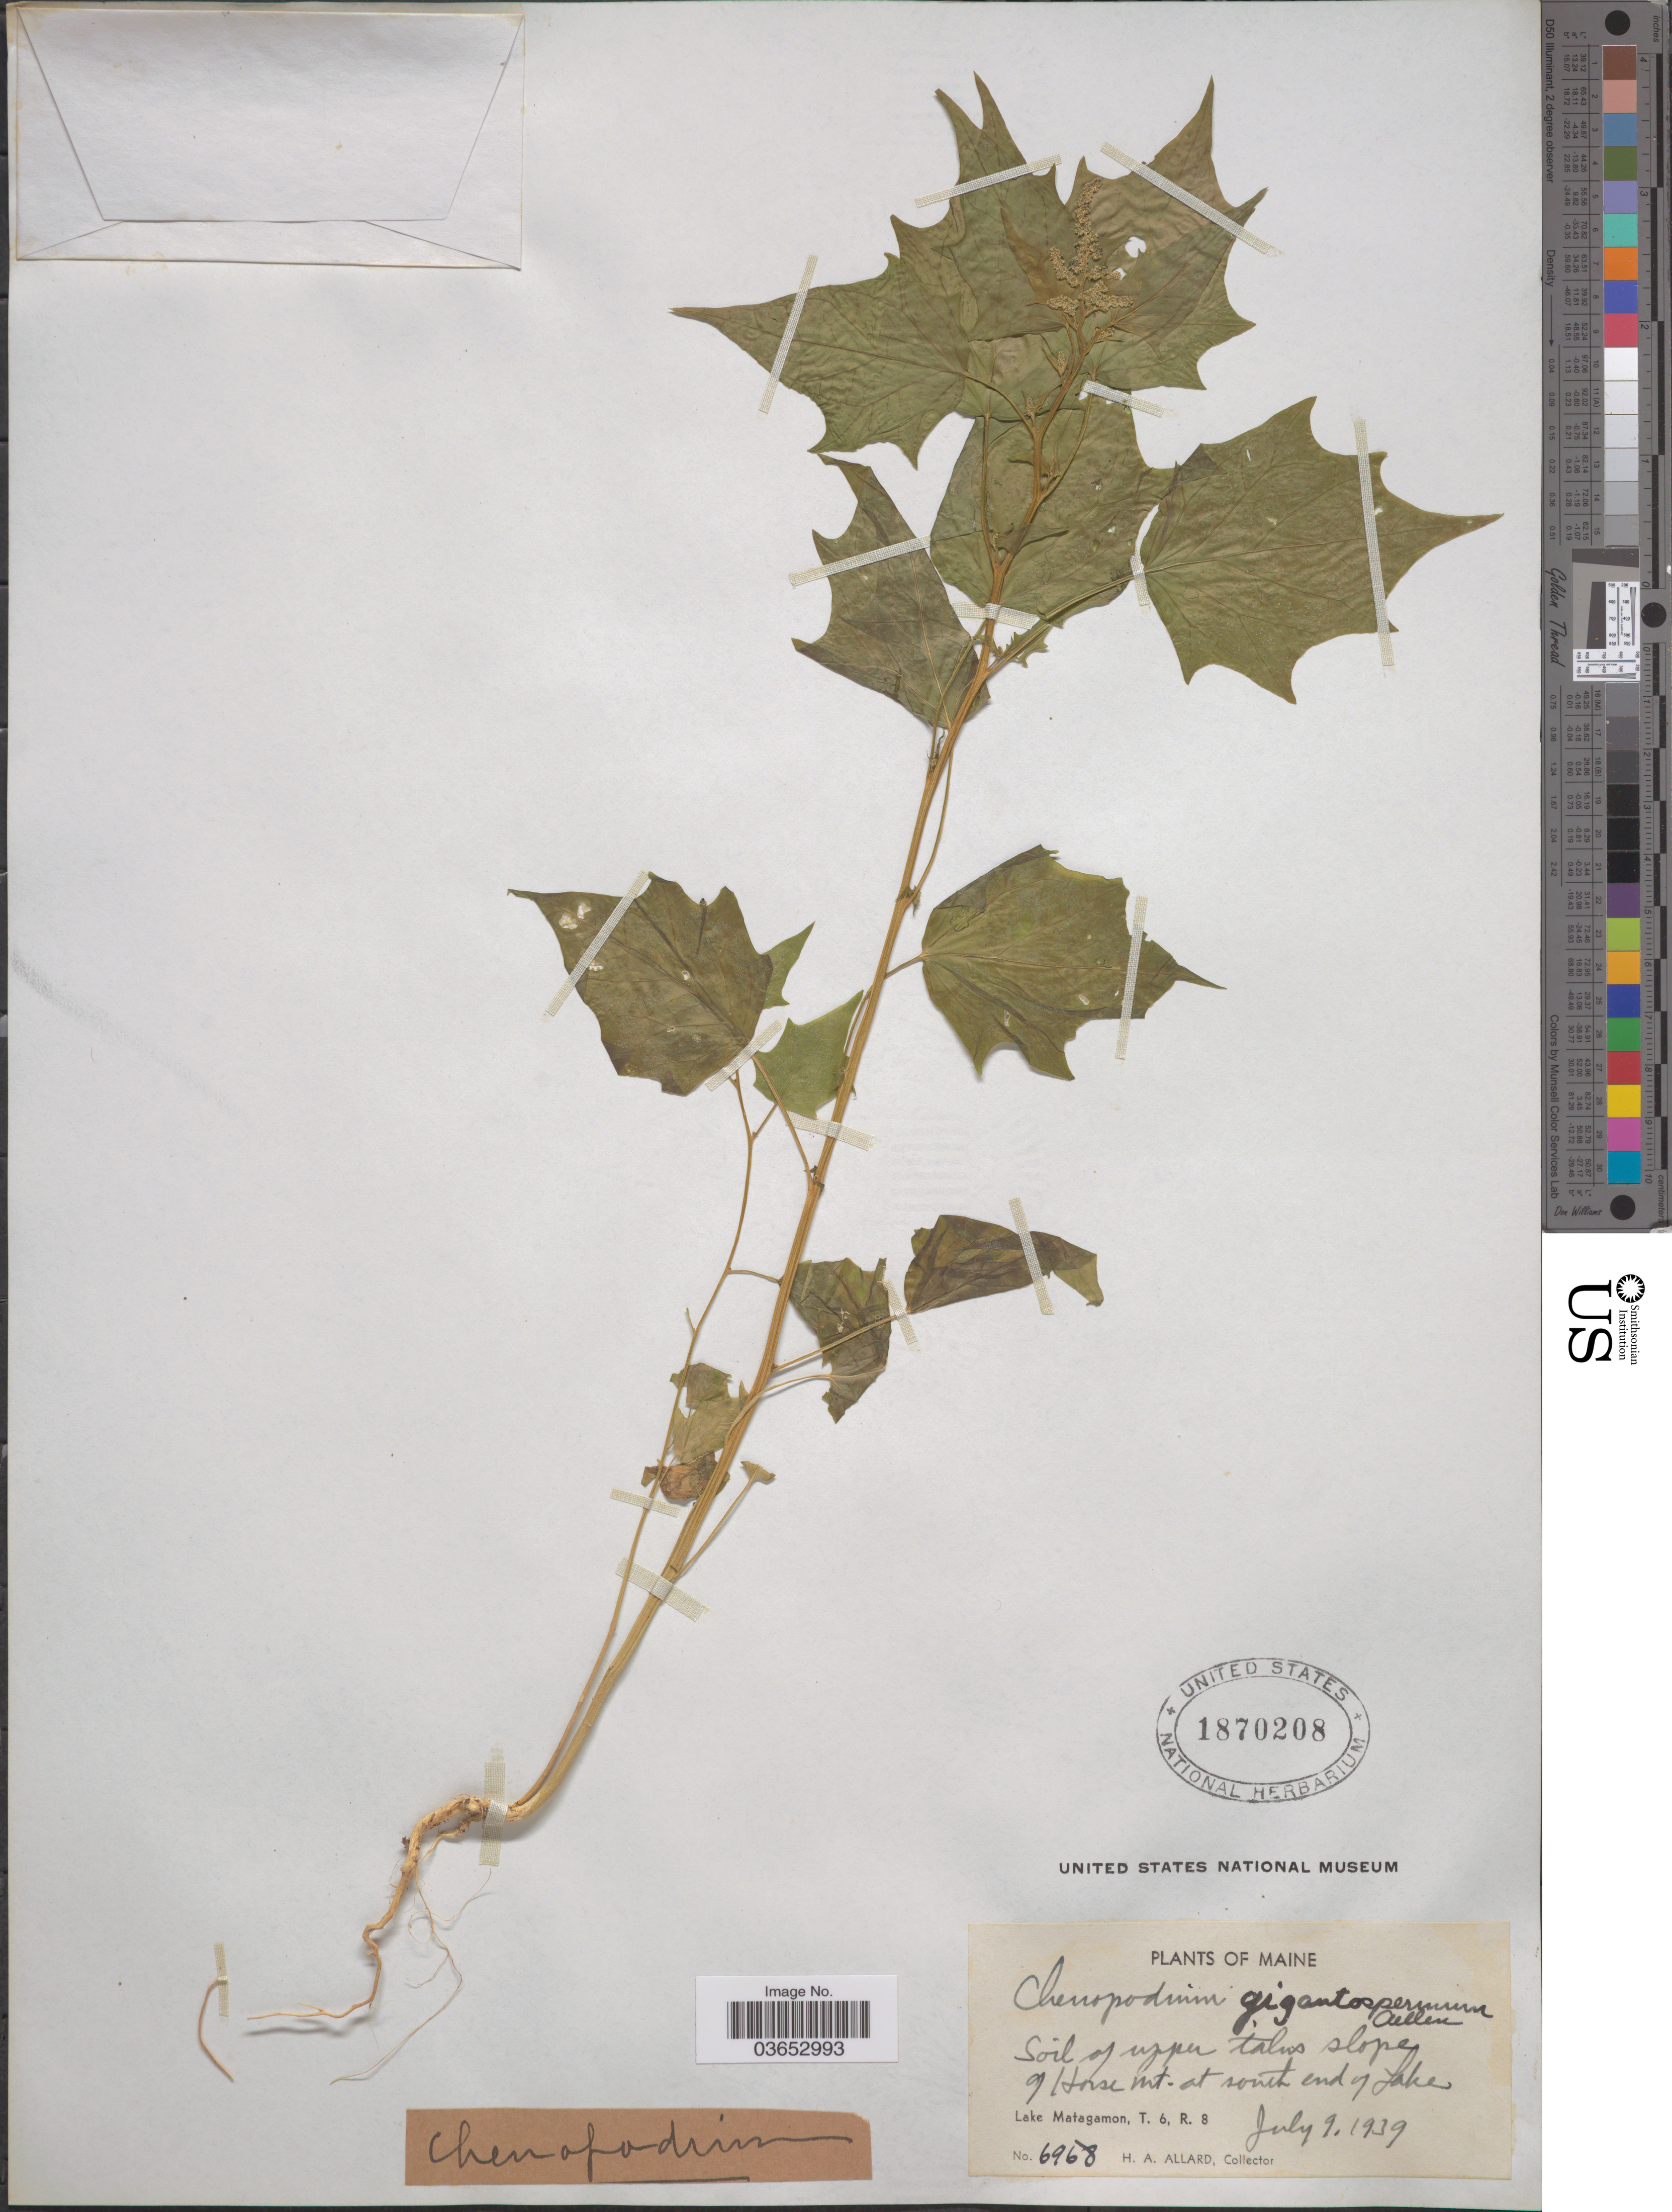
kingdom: Plantae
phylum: Tracheophyta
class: Magnoliopsida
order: Caryophyllales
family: Amaranthaceae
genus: Chenopodium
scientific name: Chenopodium gigantospermum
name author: Aellen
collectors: H. A. Allard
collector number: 6968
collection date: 1939-07-09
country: United States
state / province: Maine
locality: Soil of upper talus slope of Horse Mt. at south end of Lake. Lake Matagamon, T. 6, R. 8.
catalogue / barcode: US 1870208